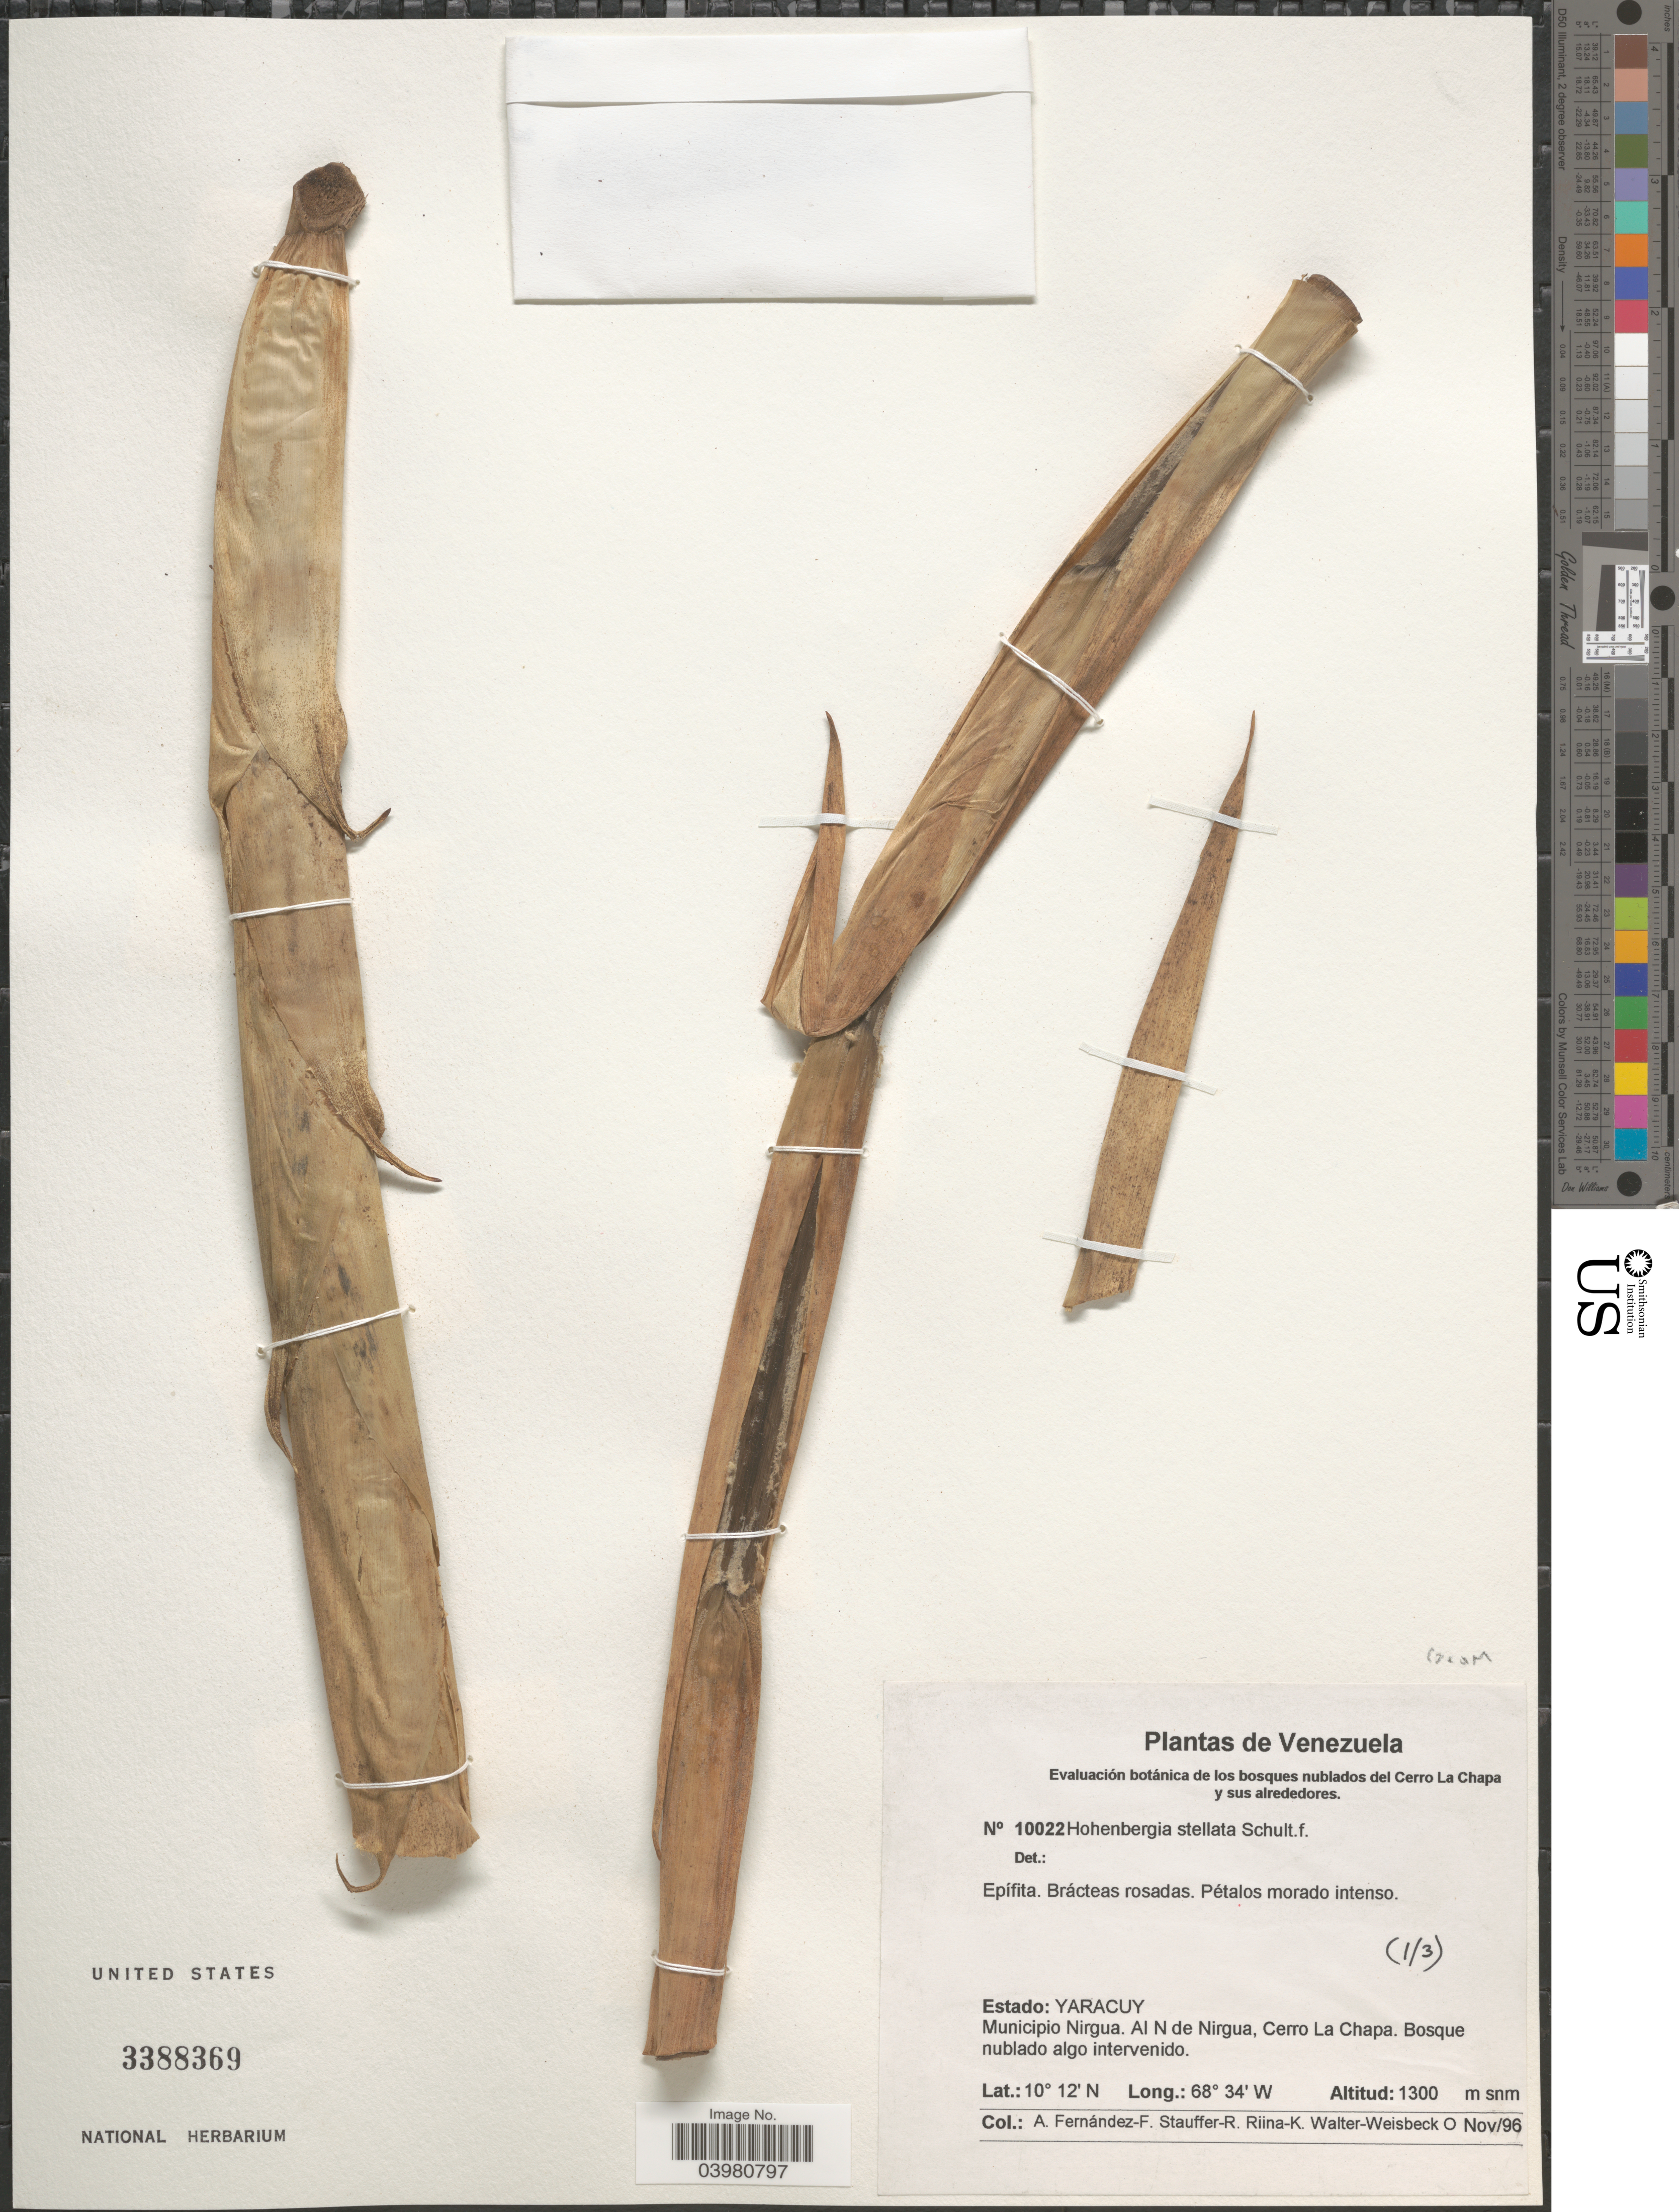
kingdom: Plantae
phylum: Tracheophyta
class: Liliopsida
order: Poales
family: Bromeliaceae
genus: Hohenbergia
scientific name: Hohenbergia stellata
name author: Schult. & Schult. f.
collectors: A. Fernández F., R. Stauffer, K. Riina & O. Walter-Weisbeck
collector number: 10022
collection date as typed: Transcribed d/m/y: /11/96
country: Venezuela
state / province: Yaracuy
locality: Municipio Nirgua. Al N de Nirgua, Cerro La Chapa.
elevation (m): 1300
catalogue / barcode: US 3388369